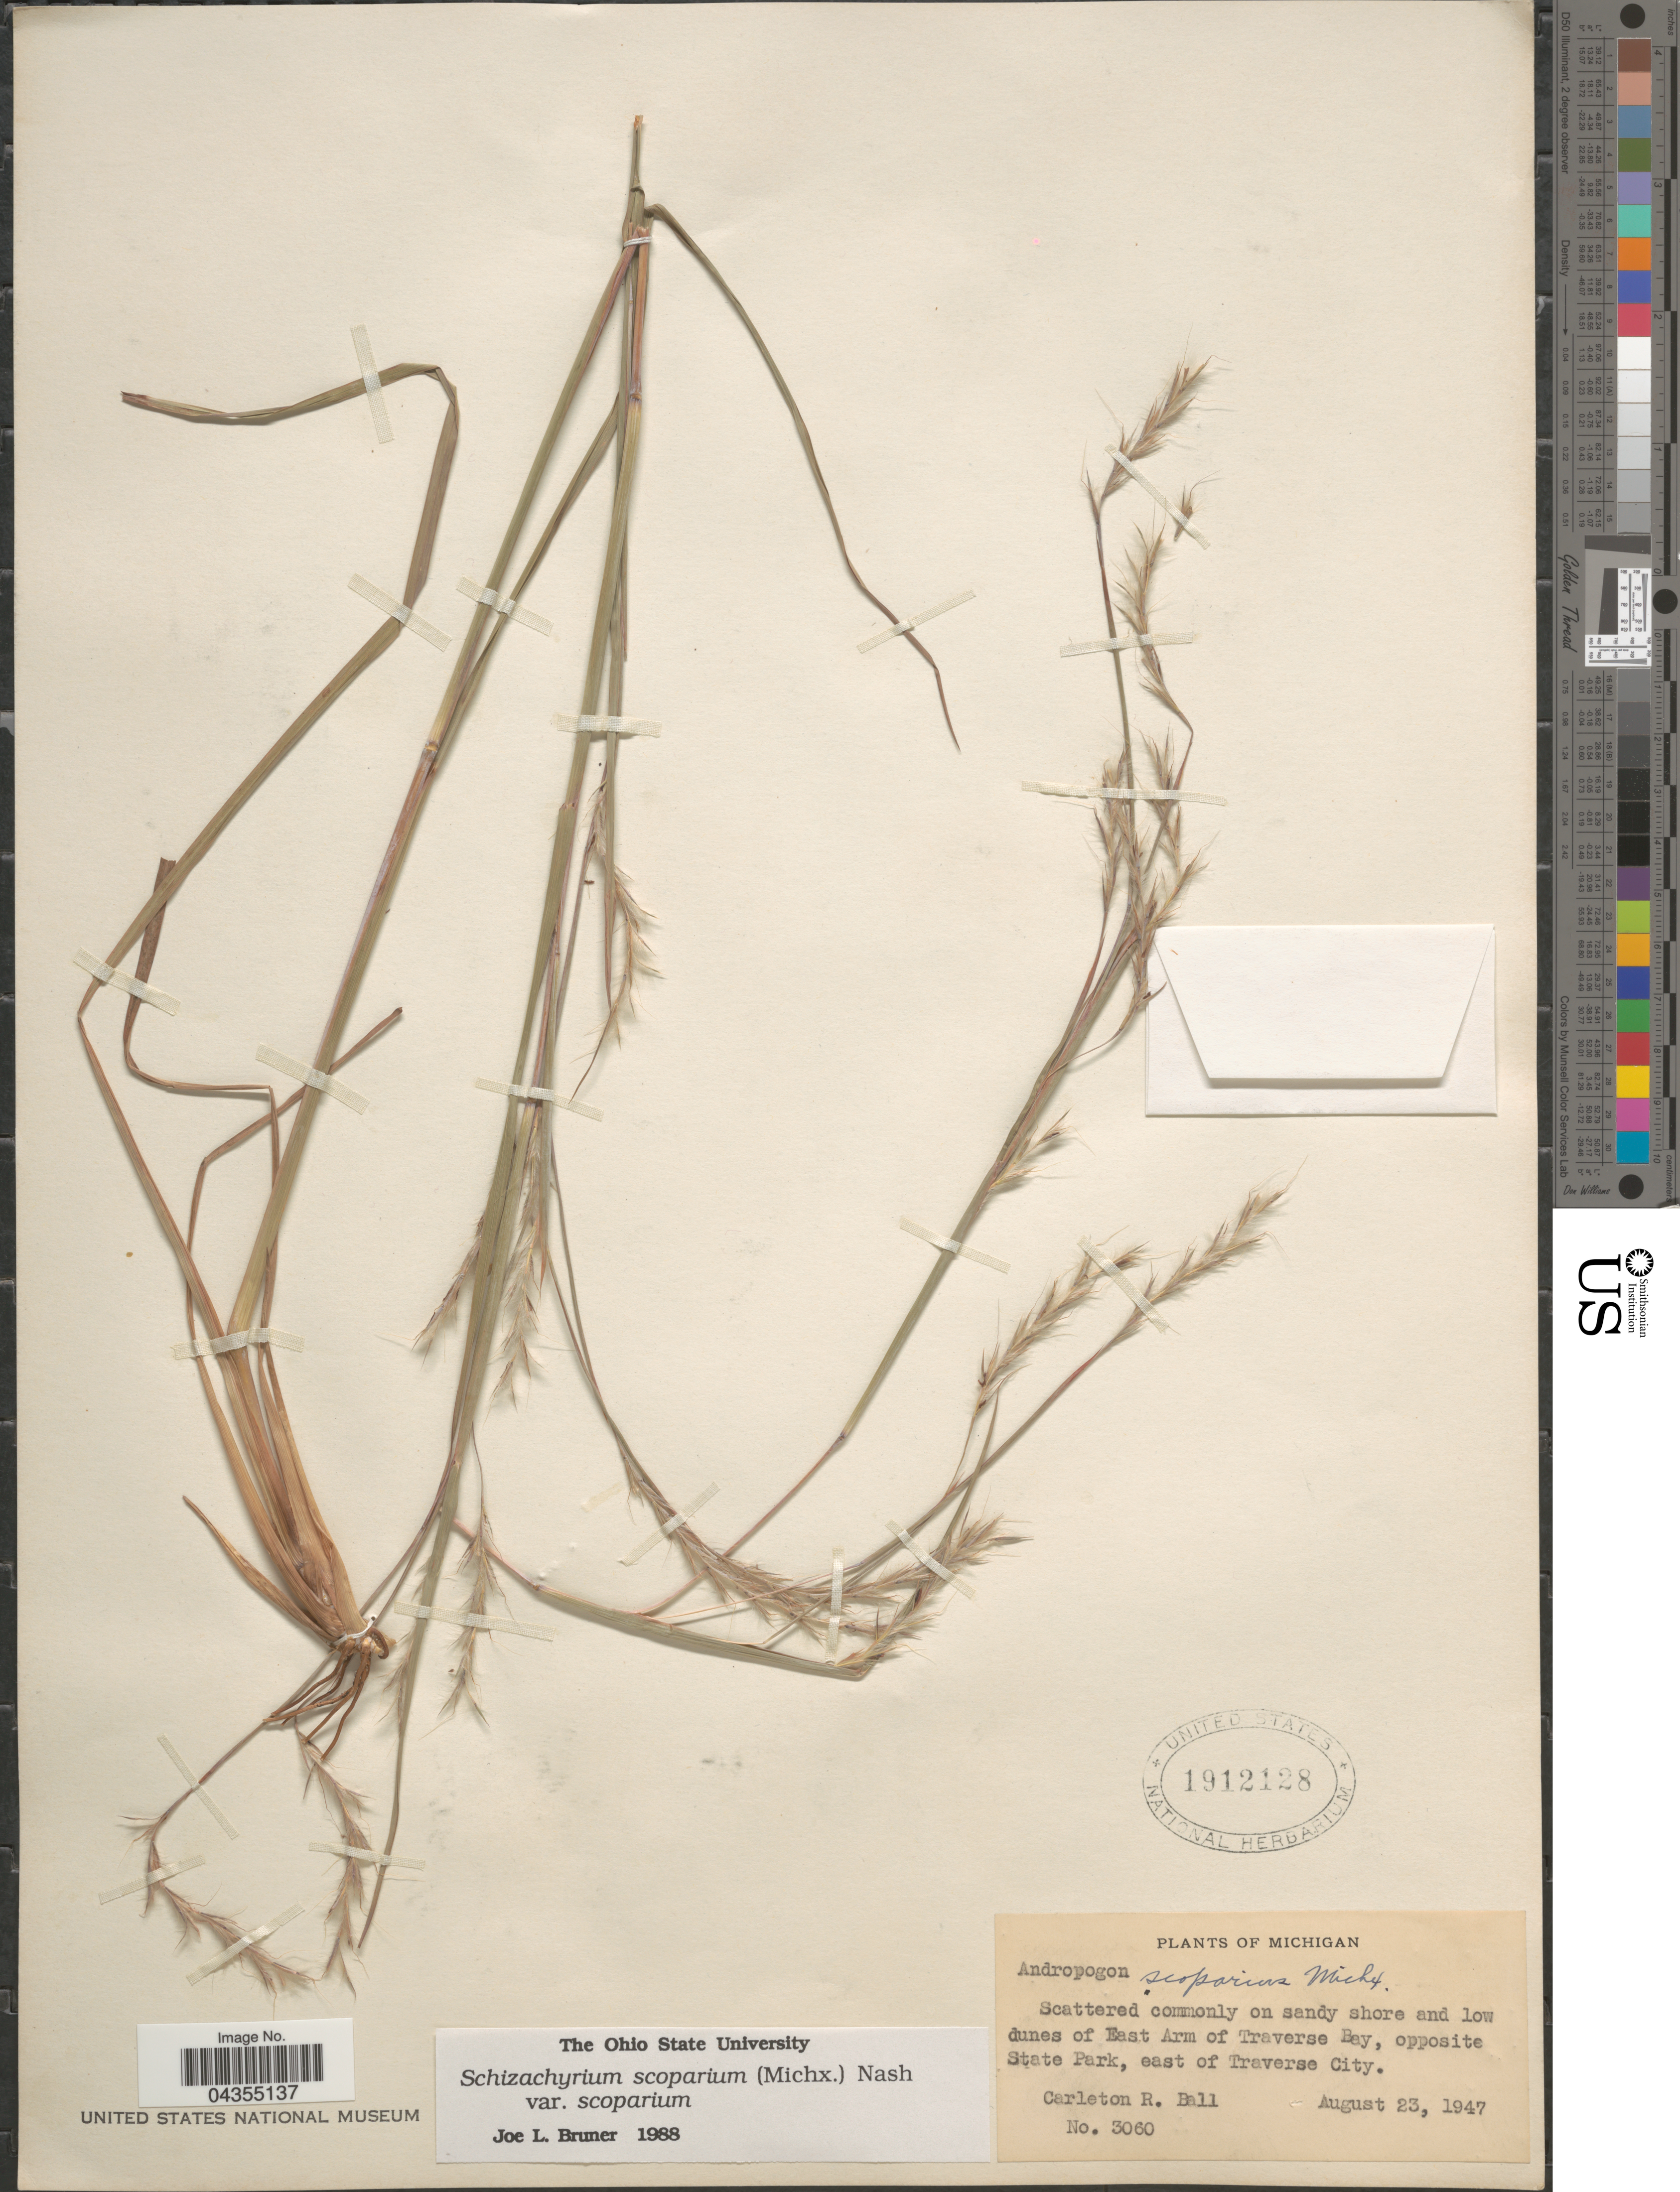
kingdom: Plantae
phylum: Tracheophyta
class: Liliopsida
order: Poales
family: Poaceae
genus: Schizachyrium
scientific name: Schizachyrium scoparium var. scoparium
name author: (Michx.) Nash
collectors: C. R. Ball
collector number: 3060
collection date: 1947-08-23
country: United States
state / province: Michigan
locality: Scattered commonly on sandy shore and low dunes of East Arm of Traverse Bay, opposite State Park, east of Traverse City.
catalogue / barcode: US 1912128